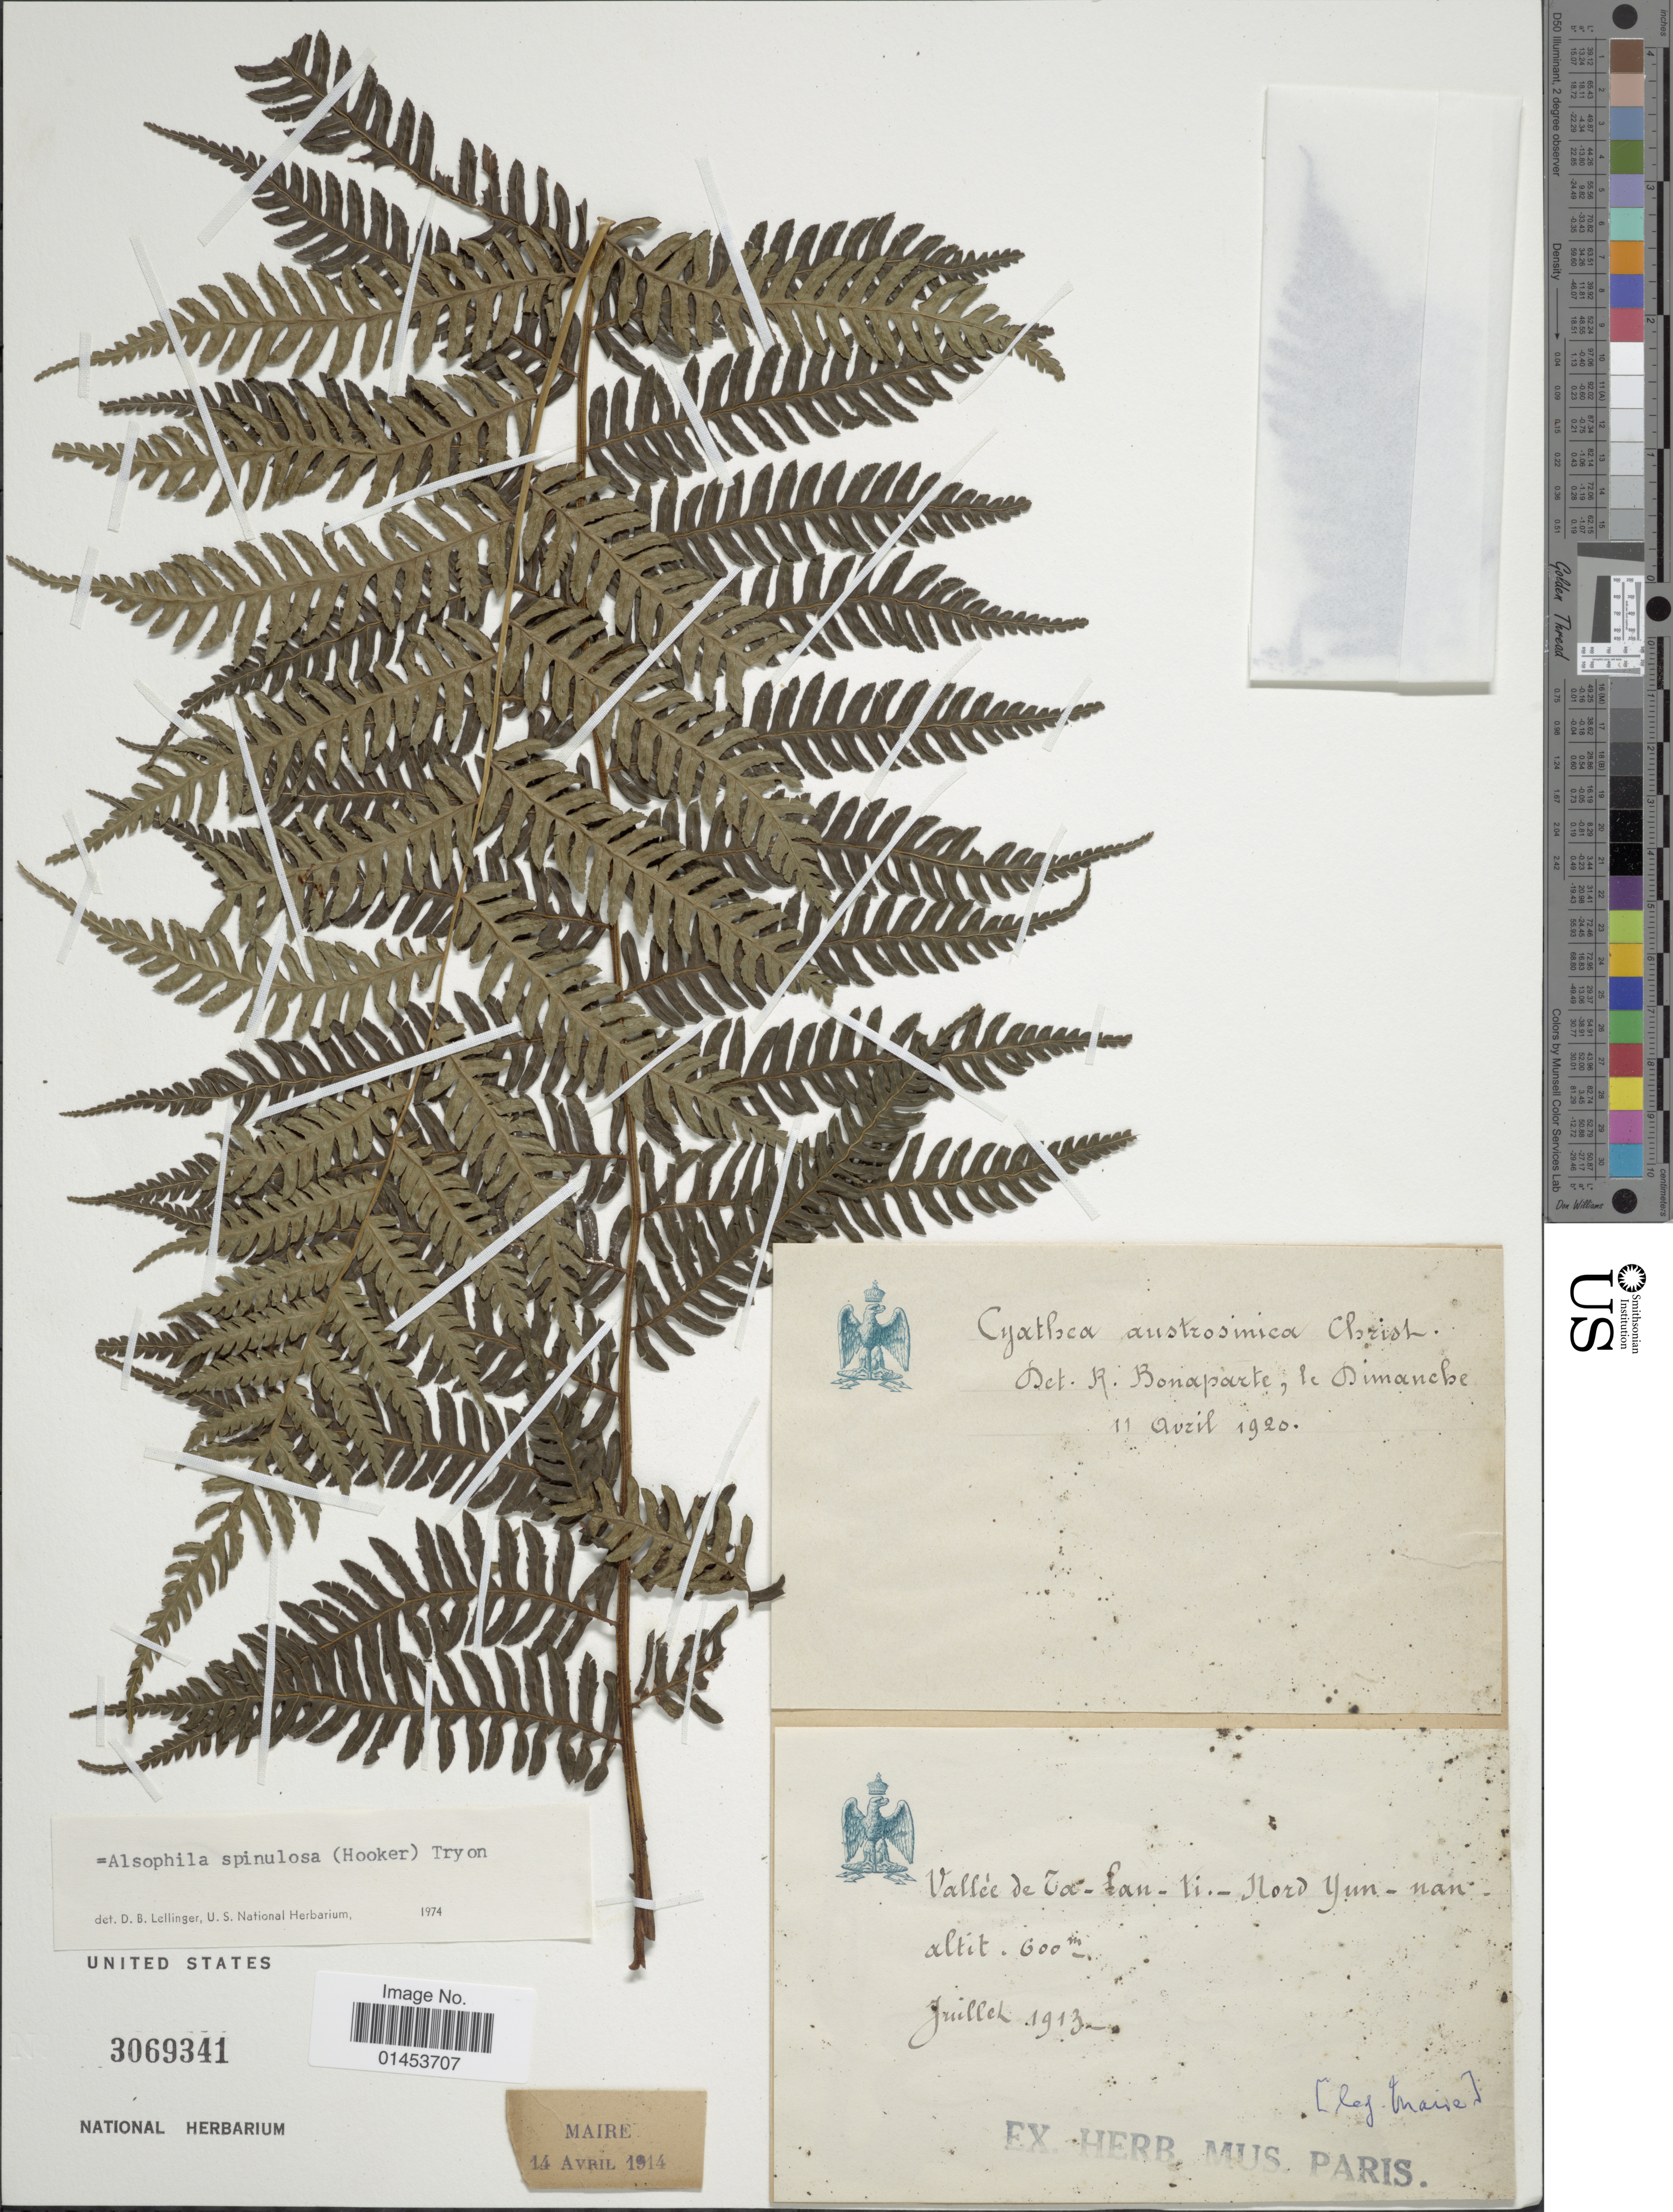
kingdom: Plantae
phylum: Tracheophyta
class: Polypodiopsida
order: Cyatheales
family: Cyatheaceae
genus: Cyathea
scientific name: Cyathea spinulosa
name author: Wall. ex Hook.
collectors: -. Marie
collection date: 1913-07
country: China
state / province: Yunnan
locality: Vallée de Ta-lan-Nord Yyun-nan [interpreted]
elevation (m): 600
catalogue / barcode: US 3069341